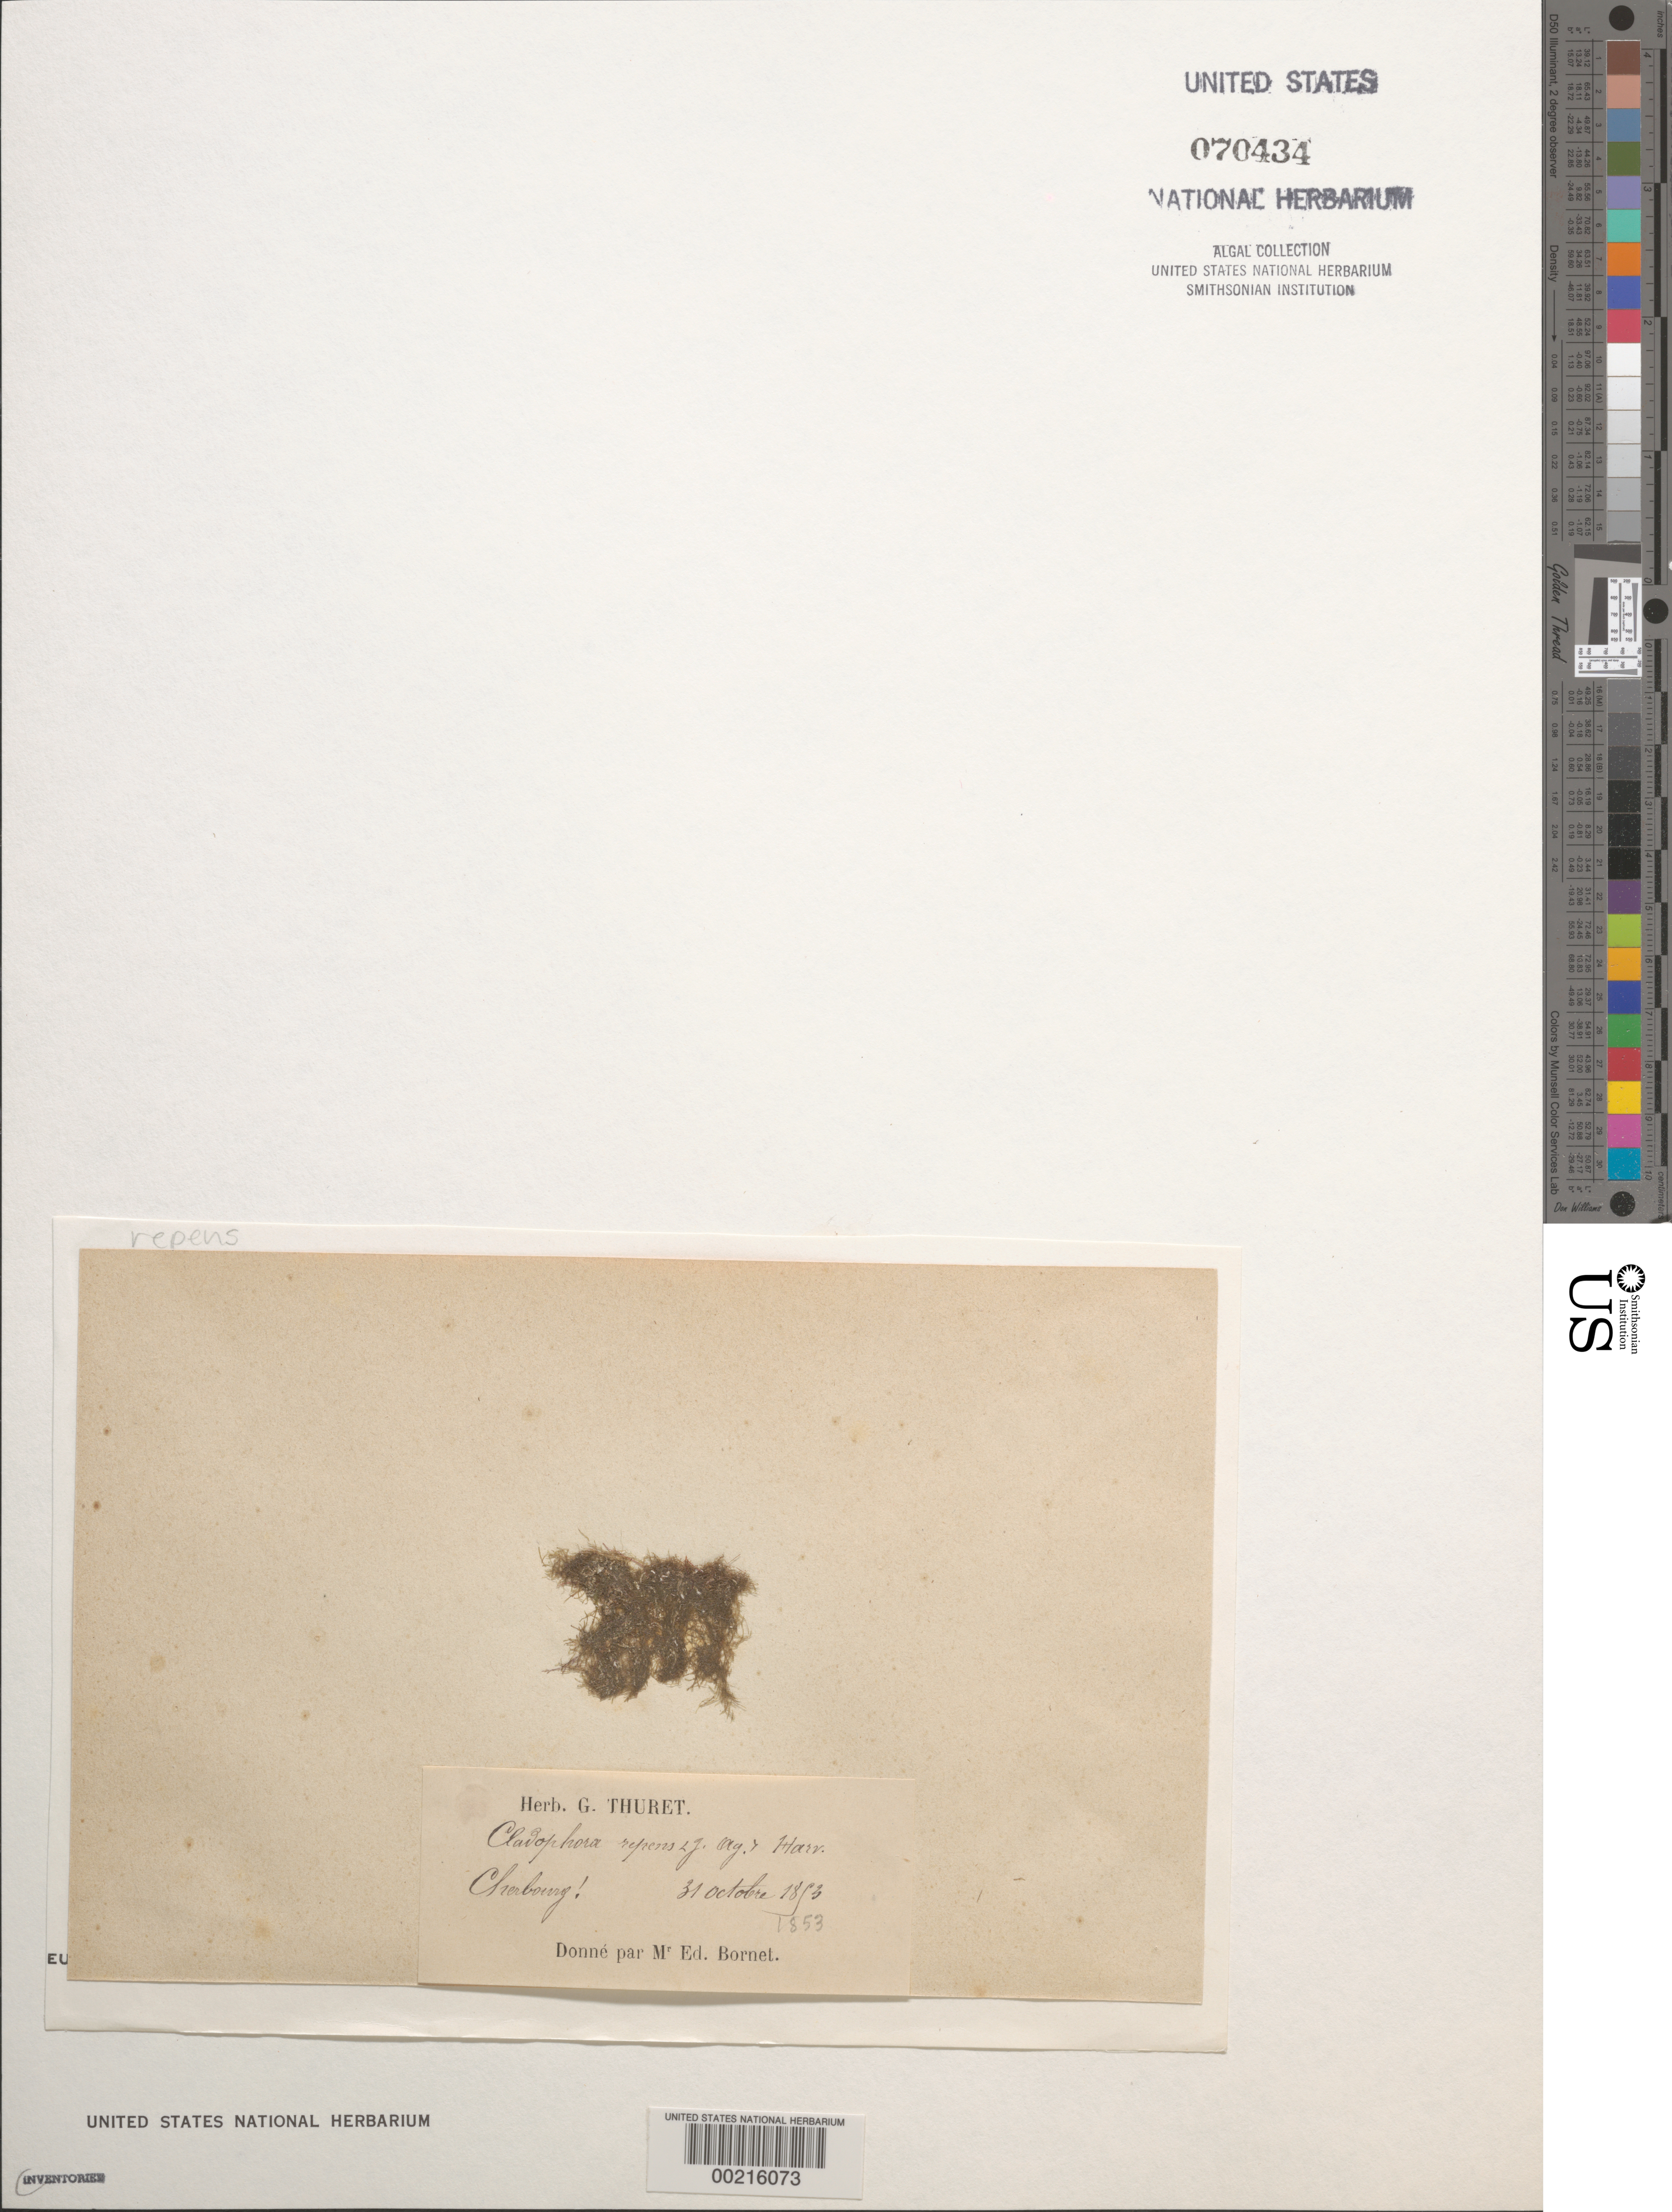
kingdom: Plantae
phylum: Chlorophyta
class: Ulvophyceae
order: Cladophorales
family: Cladophoraceae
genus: Cladophora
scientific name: Cladophora coelothrix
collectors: Thuret, G. (herbarium)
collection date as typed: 31 Oct 1853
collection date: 1853-10-31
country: France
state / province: Normandie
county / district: Manche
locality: Cherbourg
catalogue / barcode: US 70434